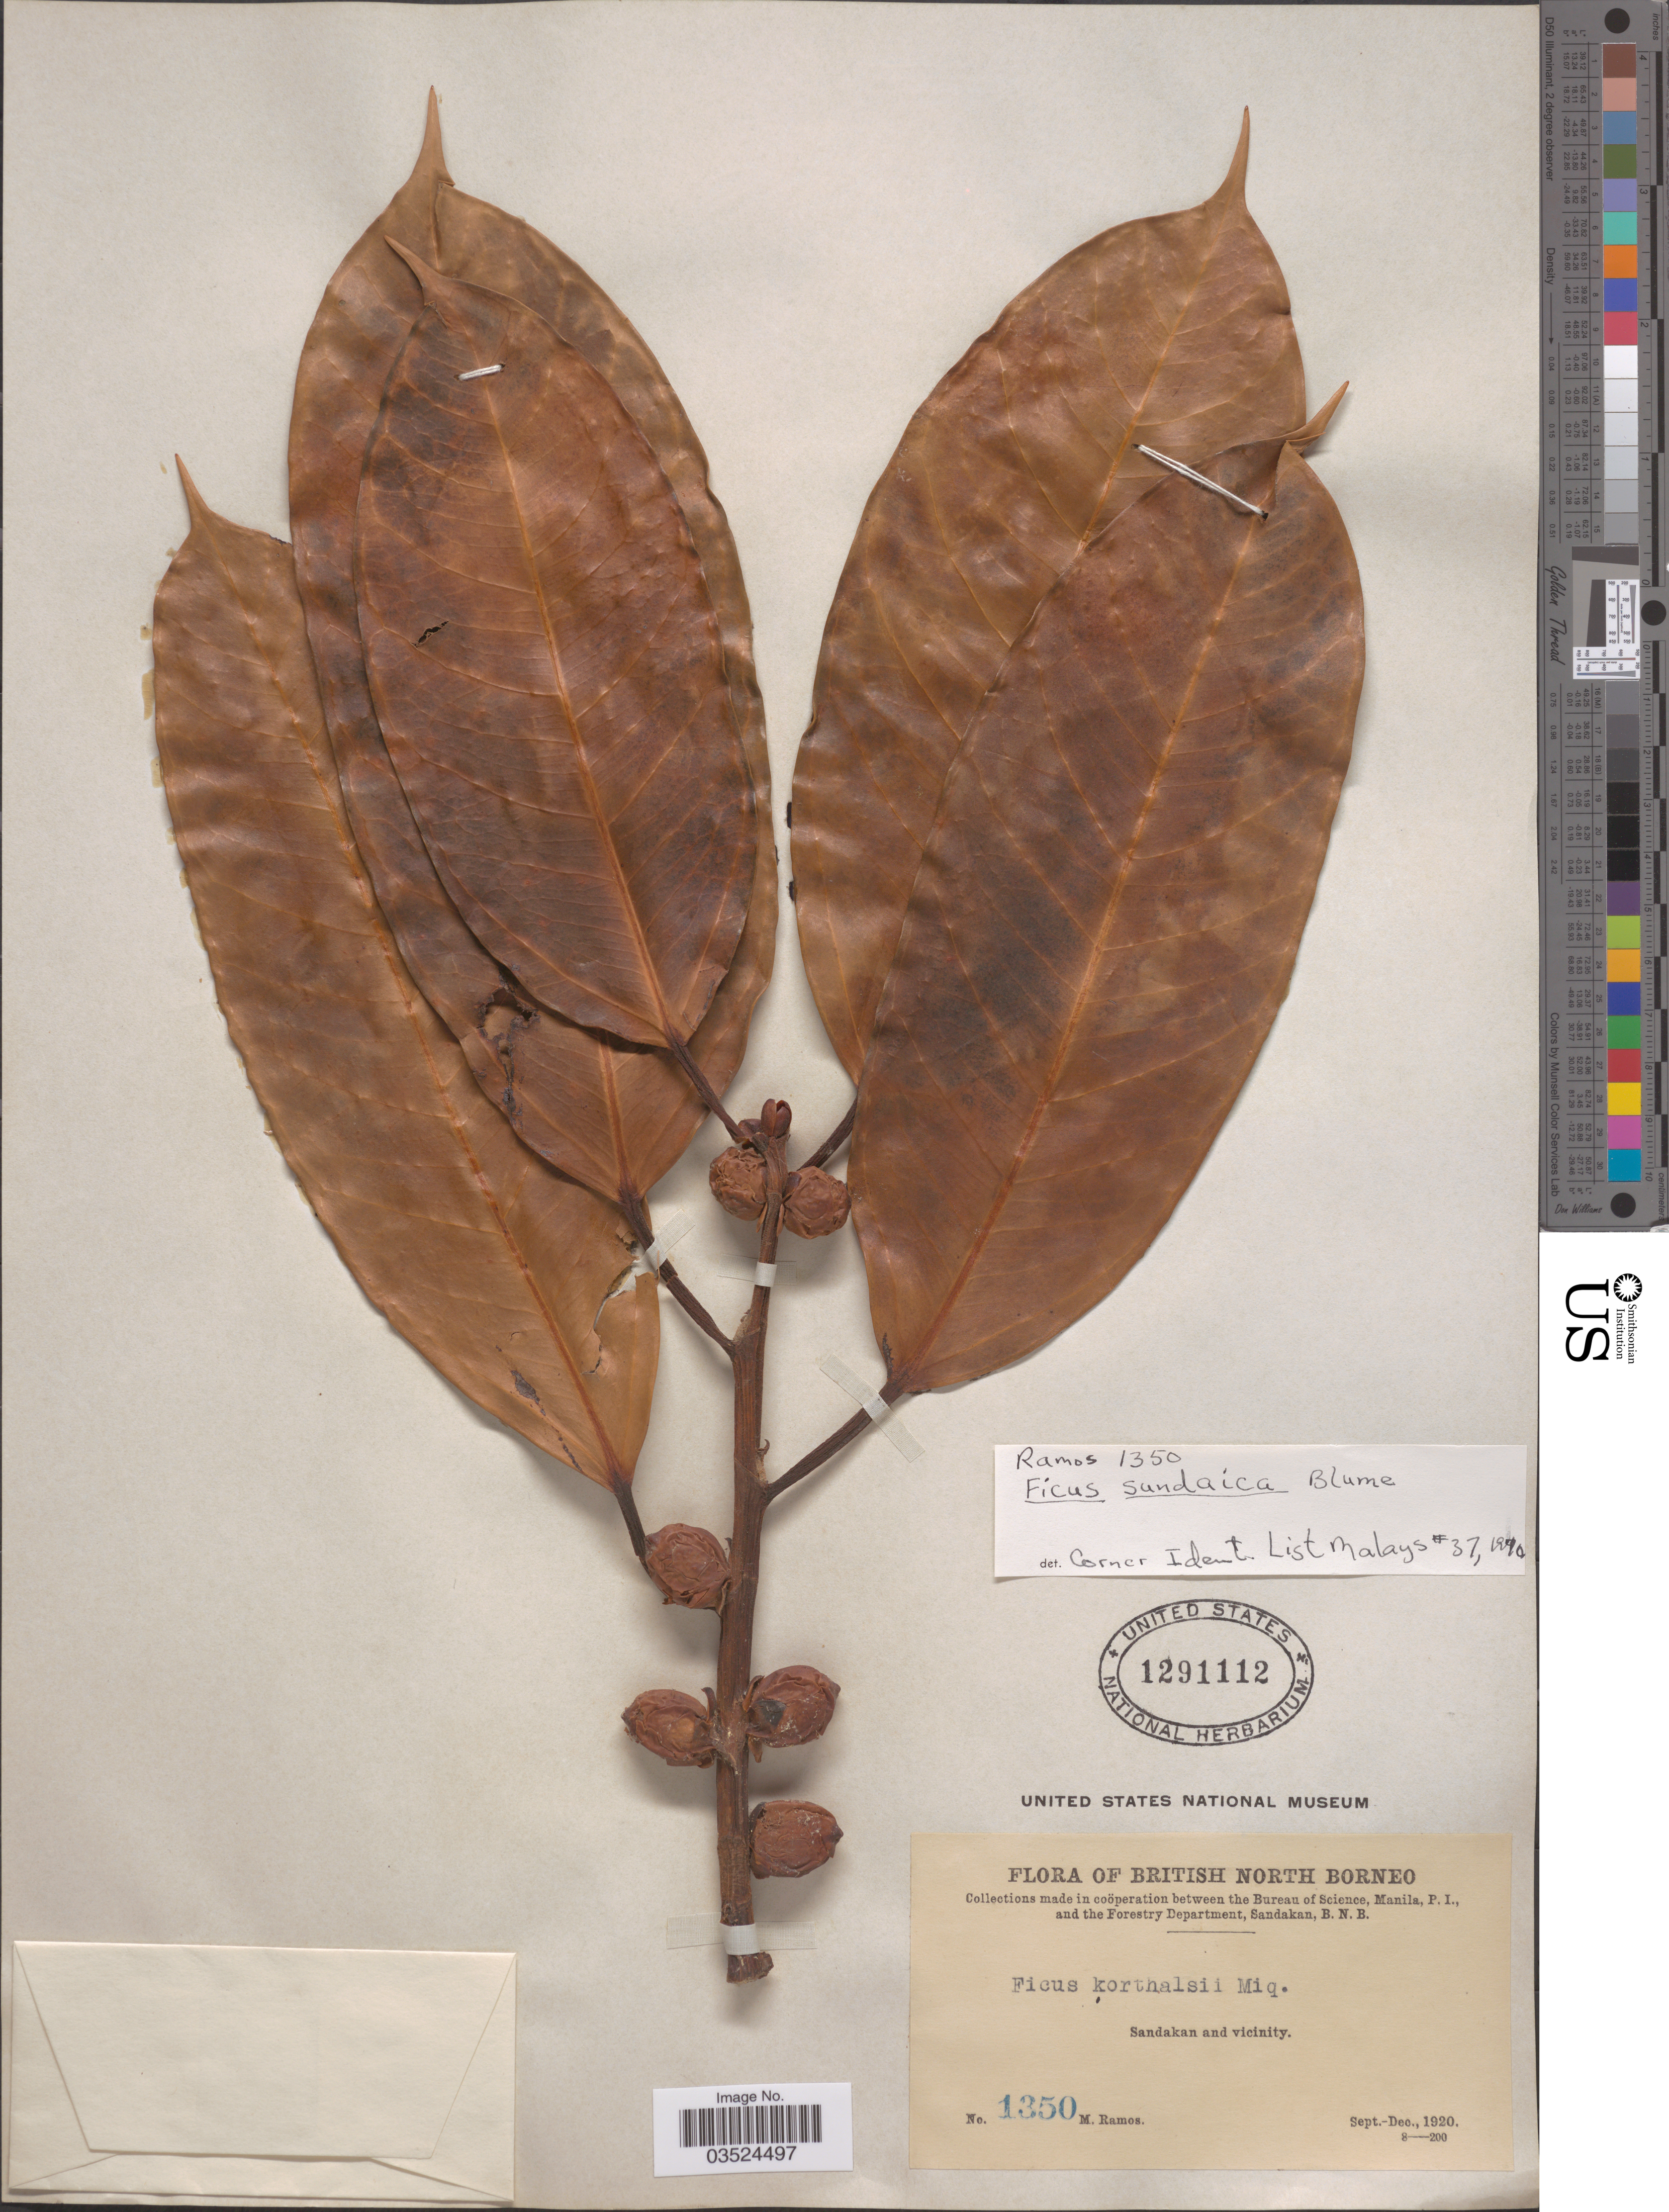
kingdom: Plantae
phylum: Tracheophyta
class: Magnoliopsida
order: Rosales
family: Moraceae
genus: Ficus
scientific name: Ficus sundaica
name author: Blume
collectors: M. Ramos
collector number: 1350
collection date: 1920-09/1920-12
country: Malaysia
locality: British North Borneo. Sandakan and vicinity.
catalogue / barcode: US 1291112